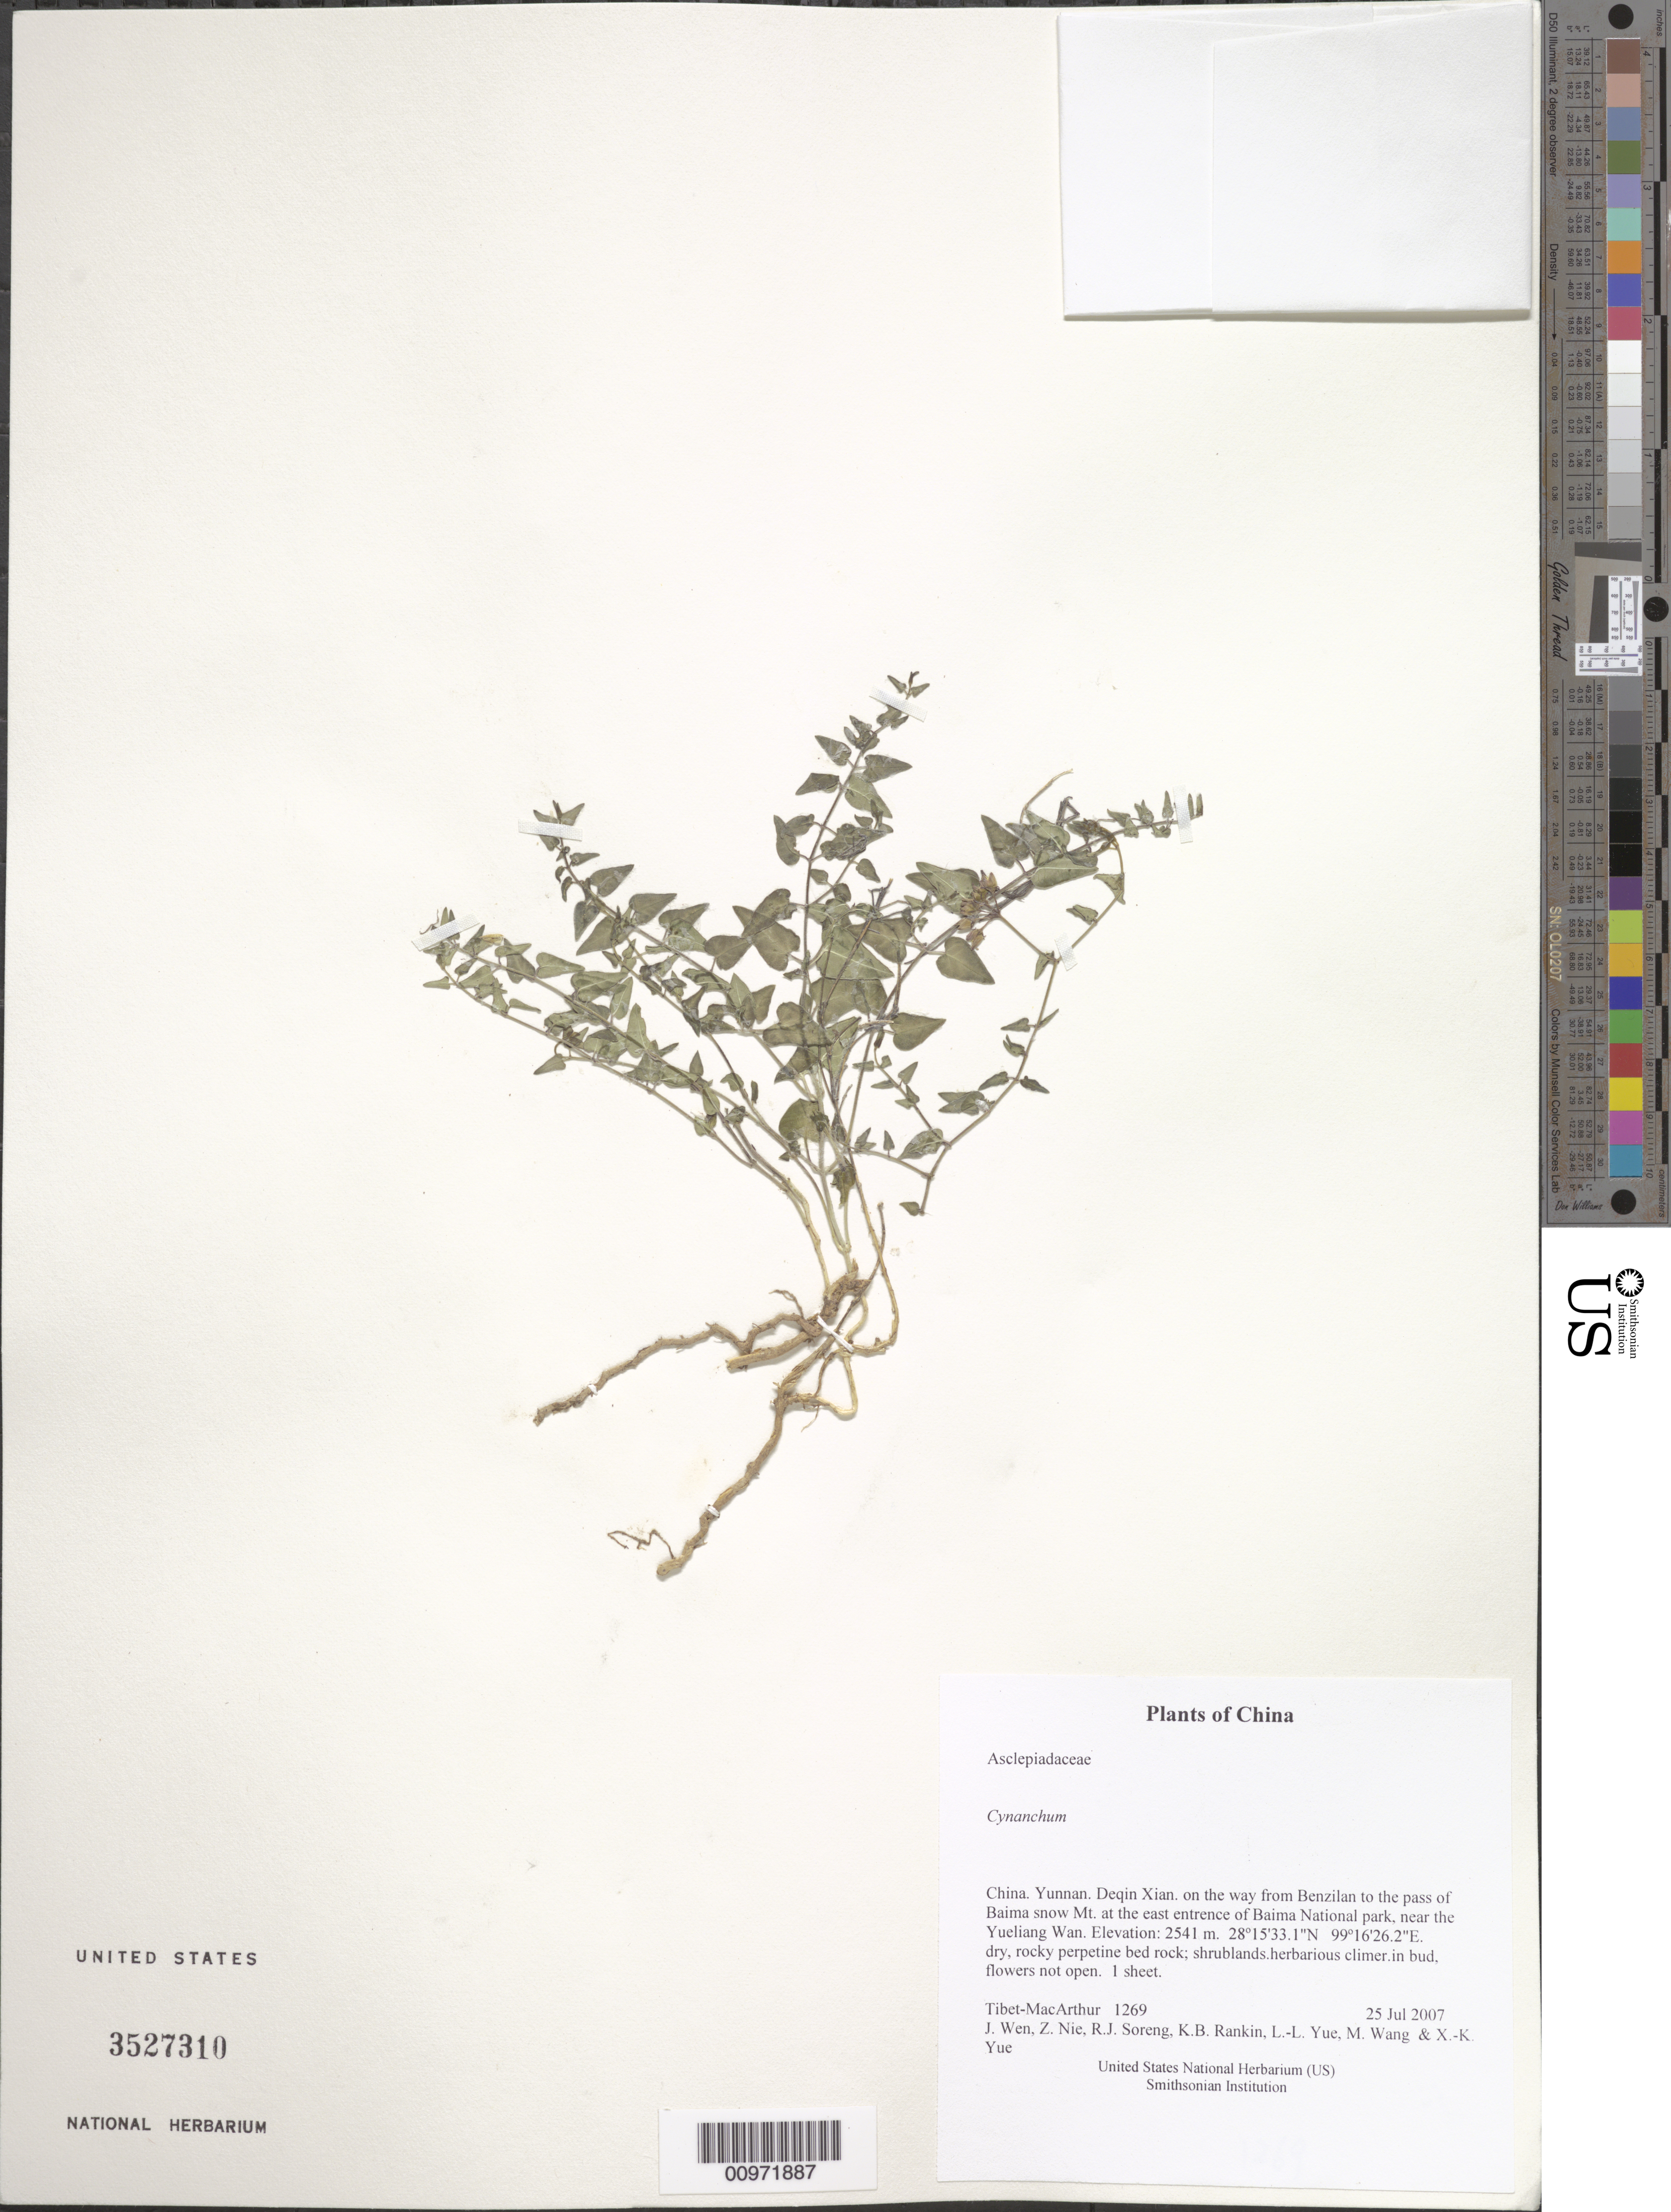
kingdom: Plantae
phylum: Tracheophyta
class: Magnoliopsida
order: Gentianales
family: Apocynaceae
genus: Cynanchum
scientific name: Cynanchum sp.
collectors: Tibet-MacArthur, J. Wen, Z. Nie, R. J. Soreng, K. Rankin, L. Yue, M. Wang & X. Yue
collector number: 1269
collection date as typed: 25 Jul 2007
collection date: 2007-07-25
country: China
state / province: Yunnan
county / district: Deqin Xian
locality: on the way from Benzilan to the pass of Baima snow Mt. at the east entrence of Baima National park, near the Yueliang Wan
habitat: dry, rocky perpetine bed rock; shrublands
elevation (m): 2541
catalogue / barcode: US 3527310